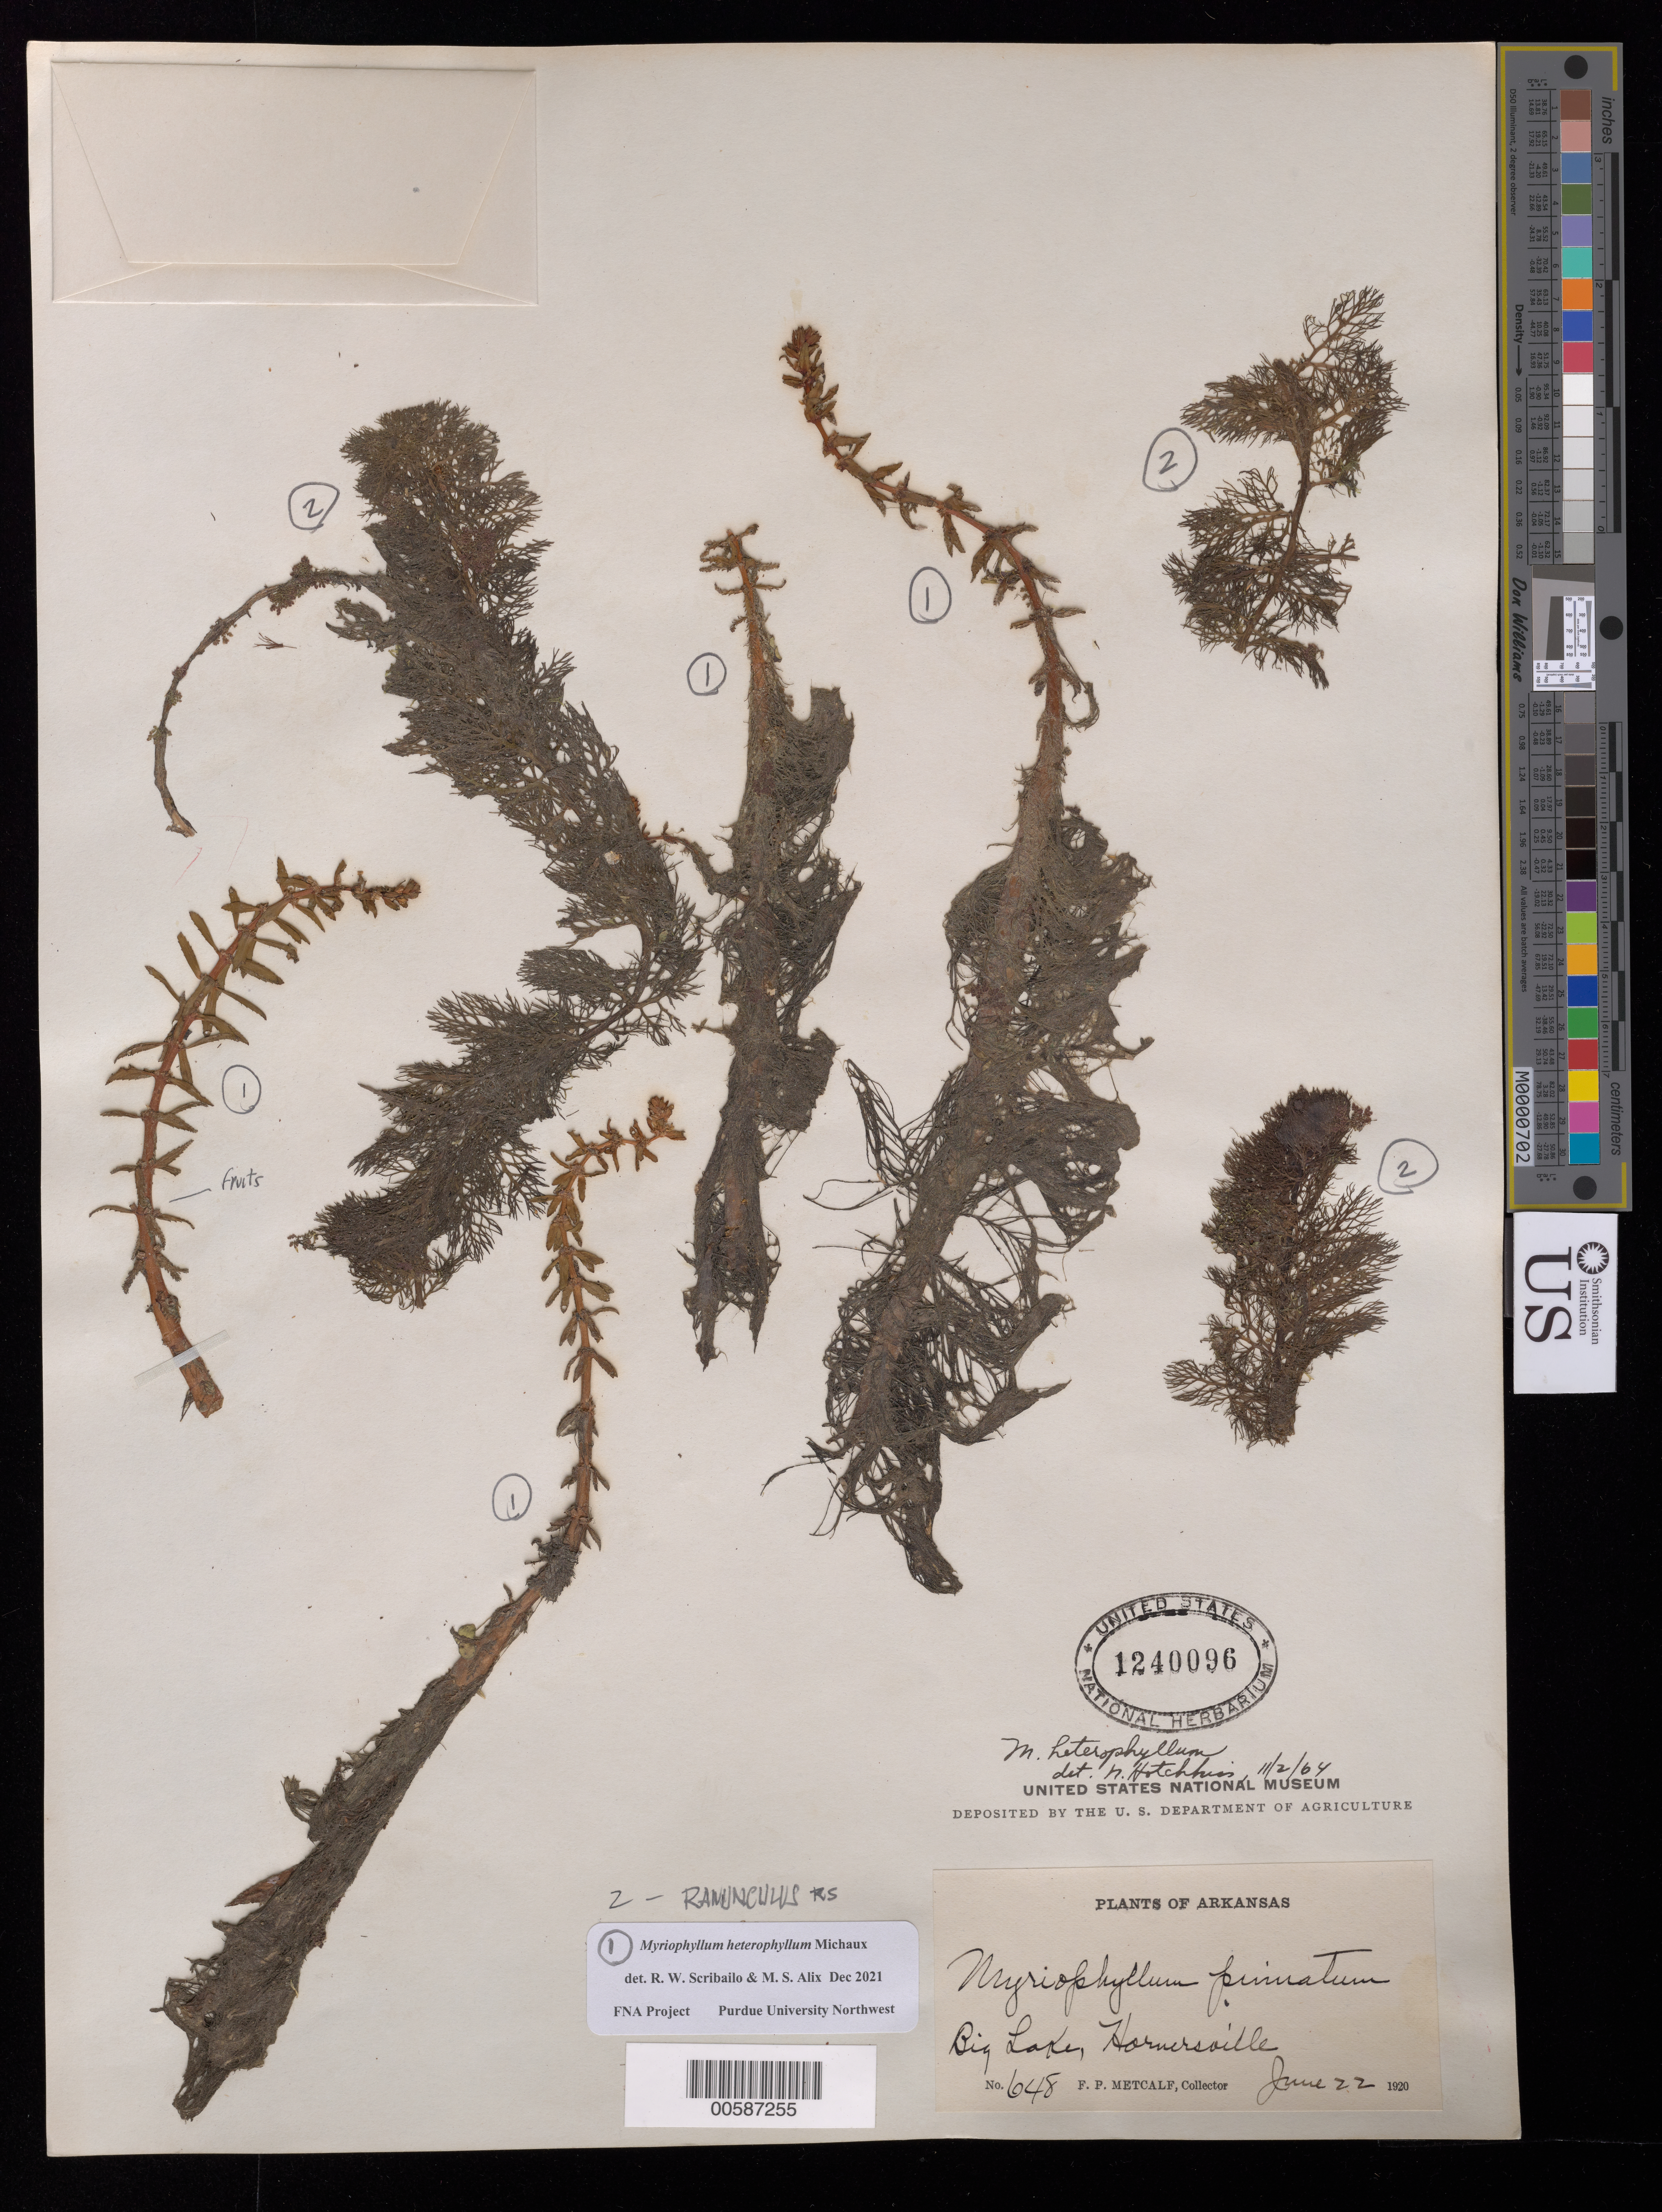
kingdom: Plantae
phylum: Tracheophyta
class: Magnoliopsida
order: Saxifragales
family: Haloragaceae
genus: Myriophyllum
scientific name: Myriophyllum heterophyllum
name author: Michx.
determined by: Scribailo, R. W.; Alix, M. S.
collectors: F. P. Metcalf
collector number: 648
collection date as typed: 22 Jun 1920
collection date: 1920-06-22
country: United States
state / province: Arkansas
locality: Big Lake, Hornersville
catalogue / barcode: US 1240096